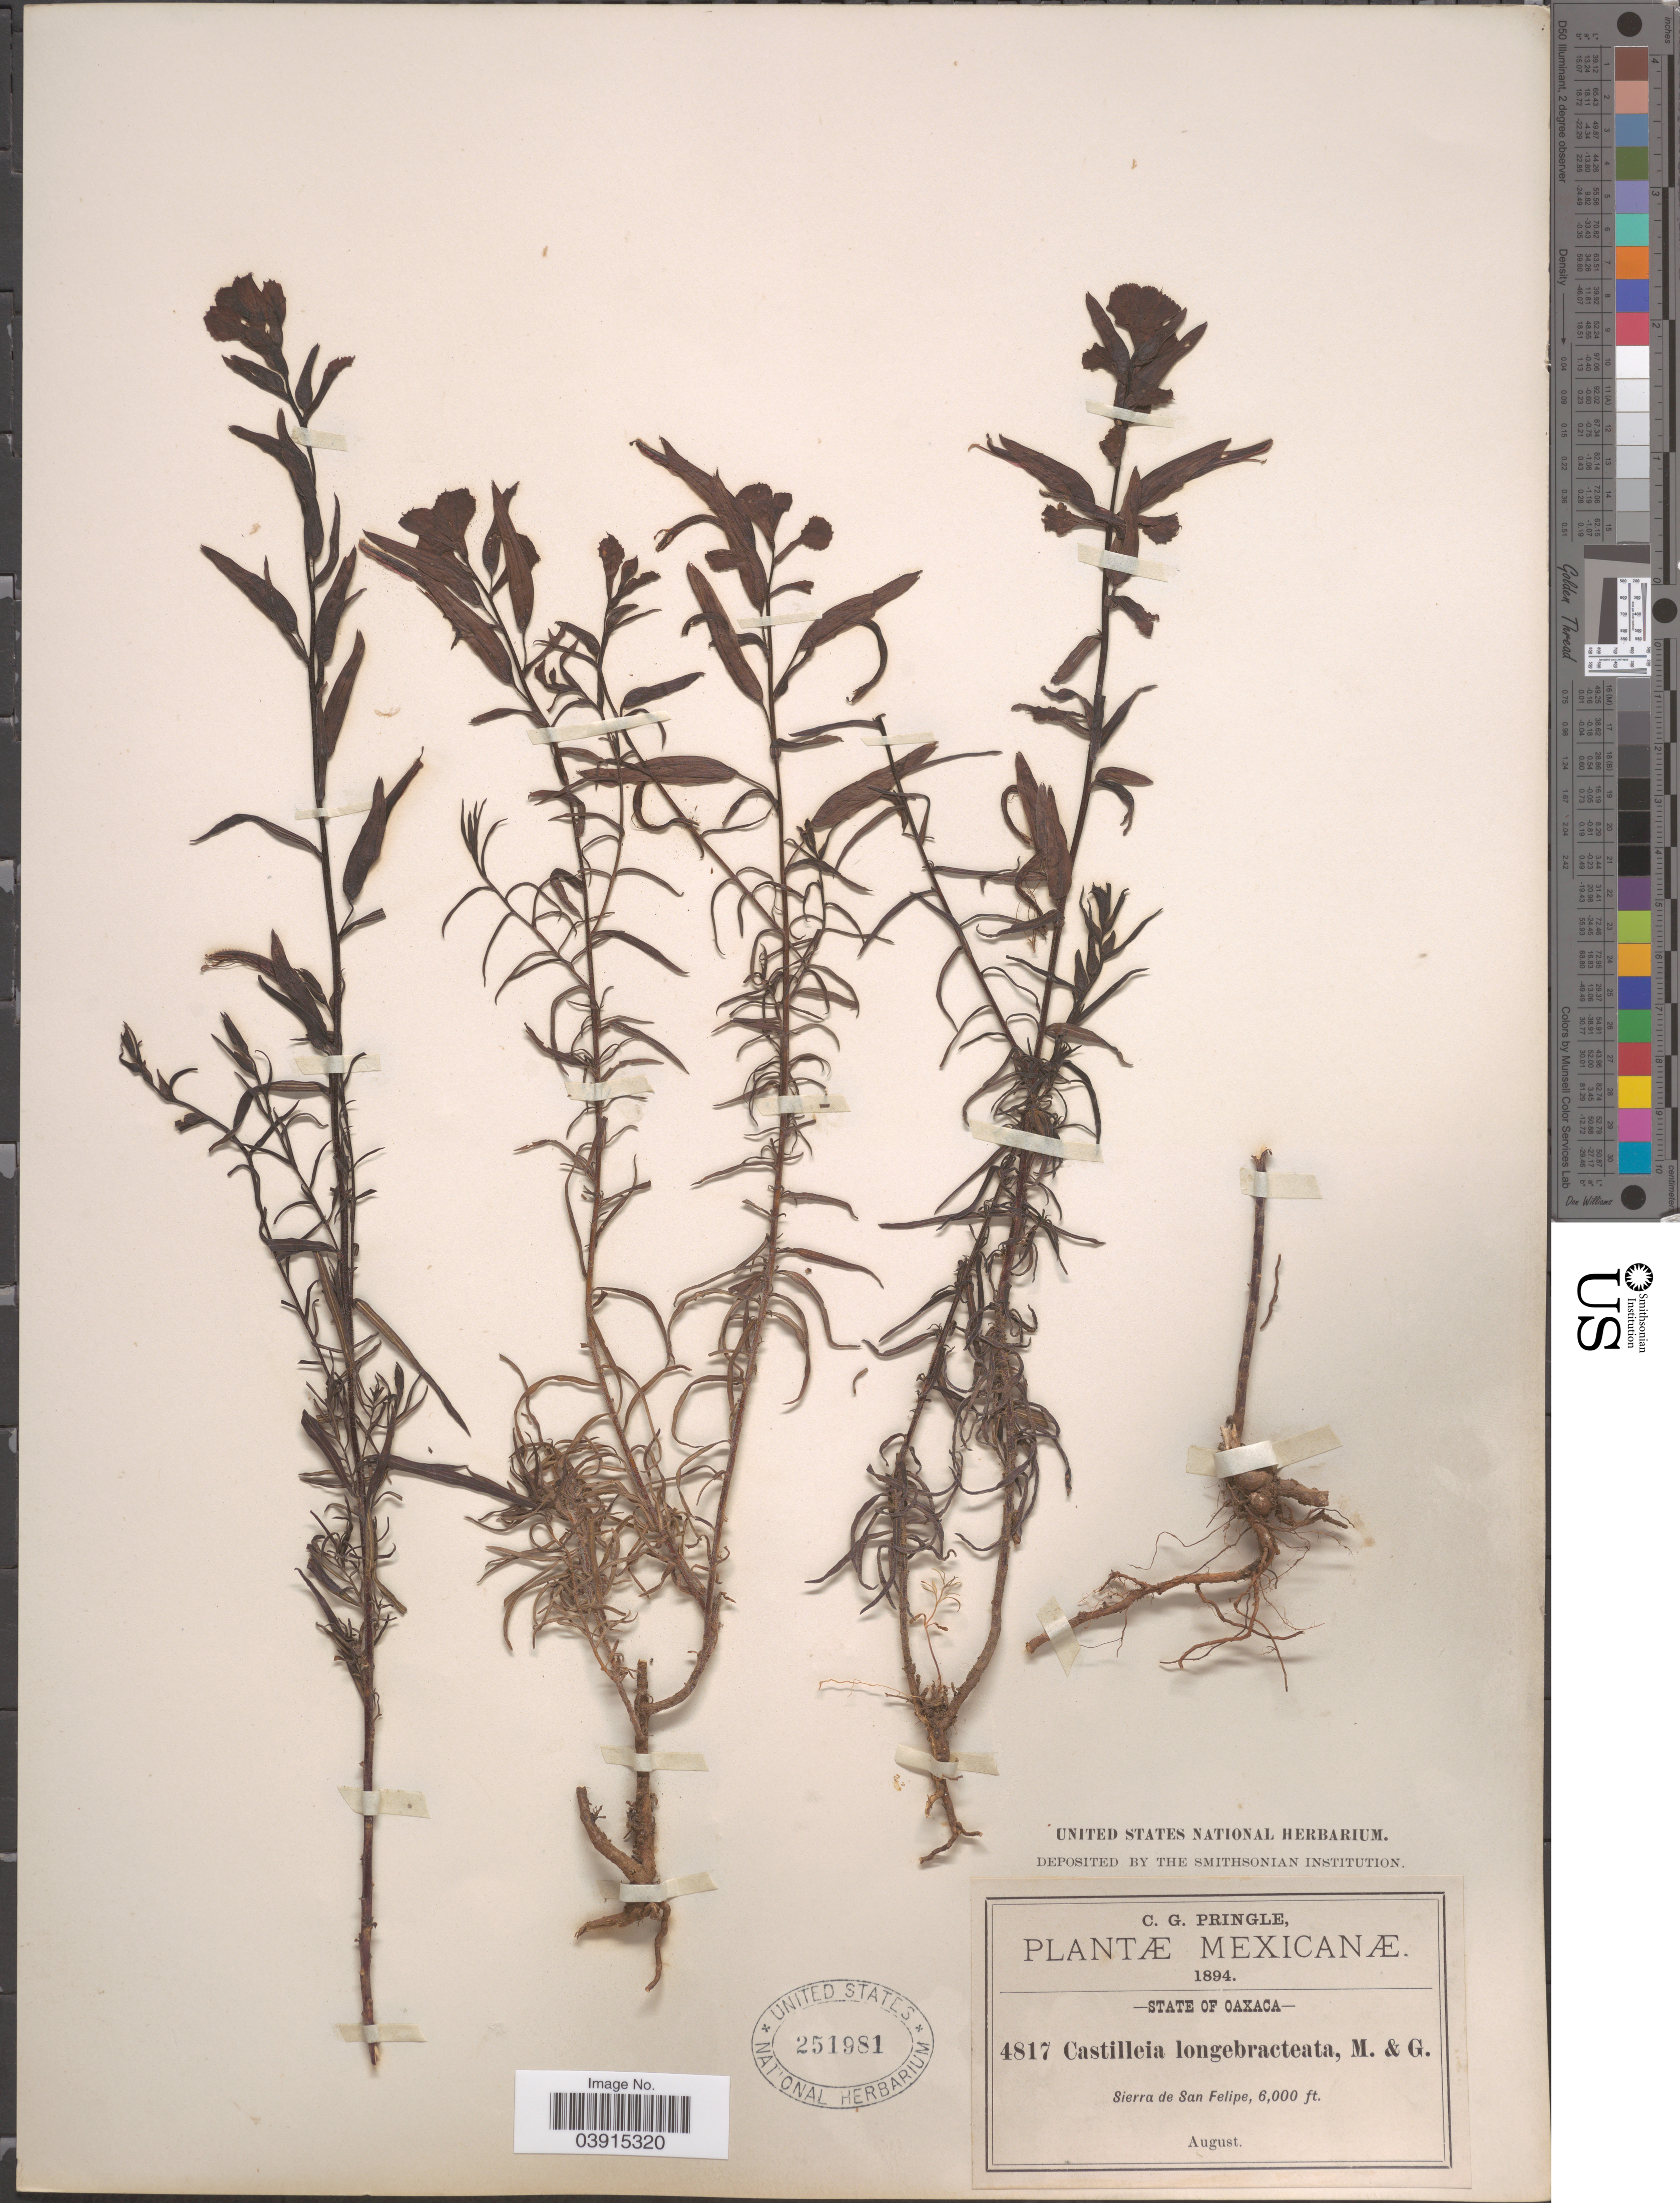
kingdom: Plantae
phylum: Tracheophyta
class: Magnoliopsida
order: Lamiales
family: Orobanchaceae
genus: Castilleja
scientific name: Castilleja longibracteata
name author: M. Martens & Galeotti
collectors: C. G. Pringle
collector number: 4817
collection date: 1894-08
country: Mexico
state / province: Oaxaca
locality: Sierra de San Felipe.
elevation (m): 1829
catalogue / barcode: US 251981